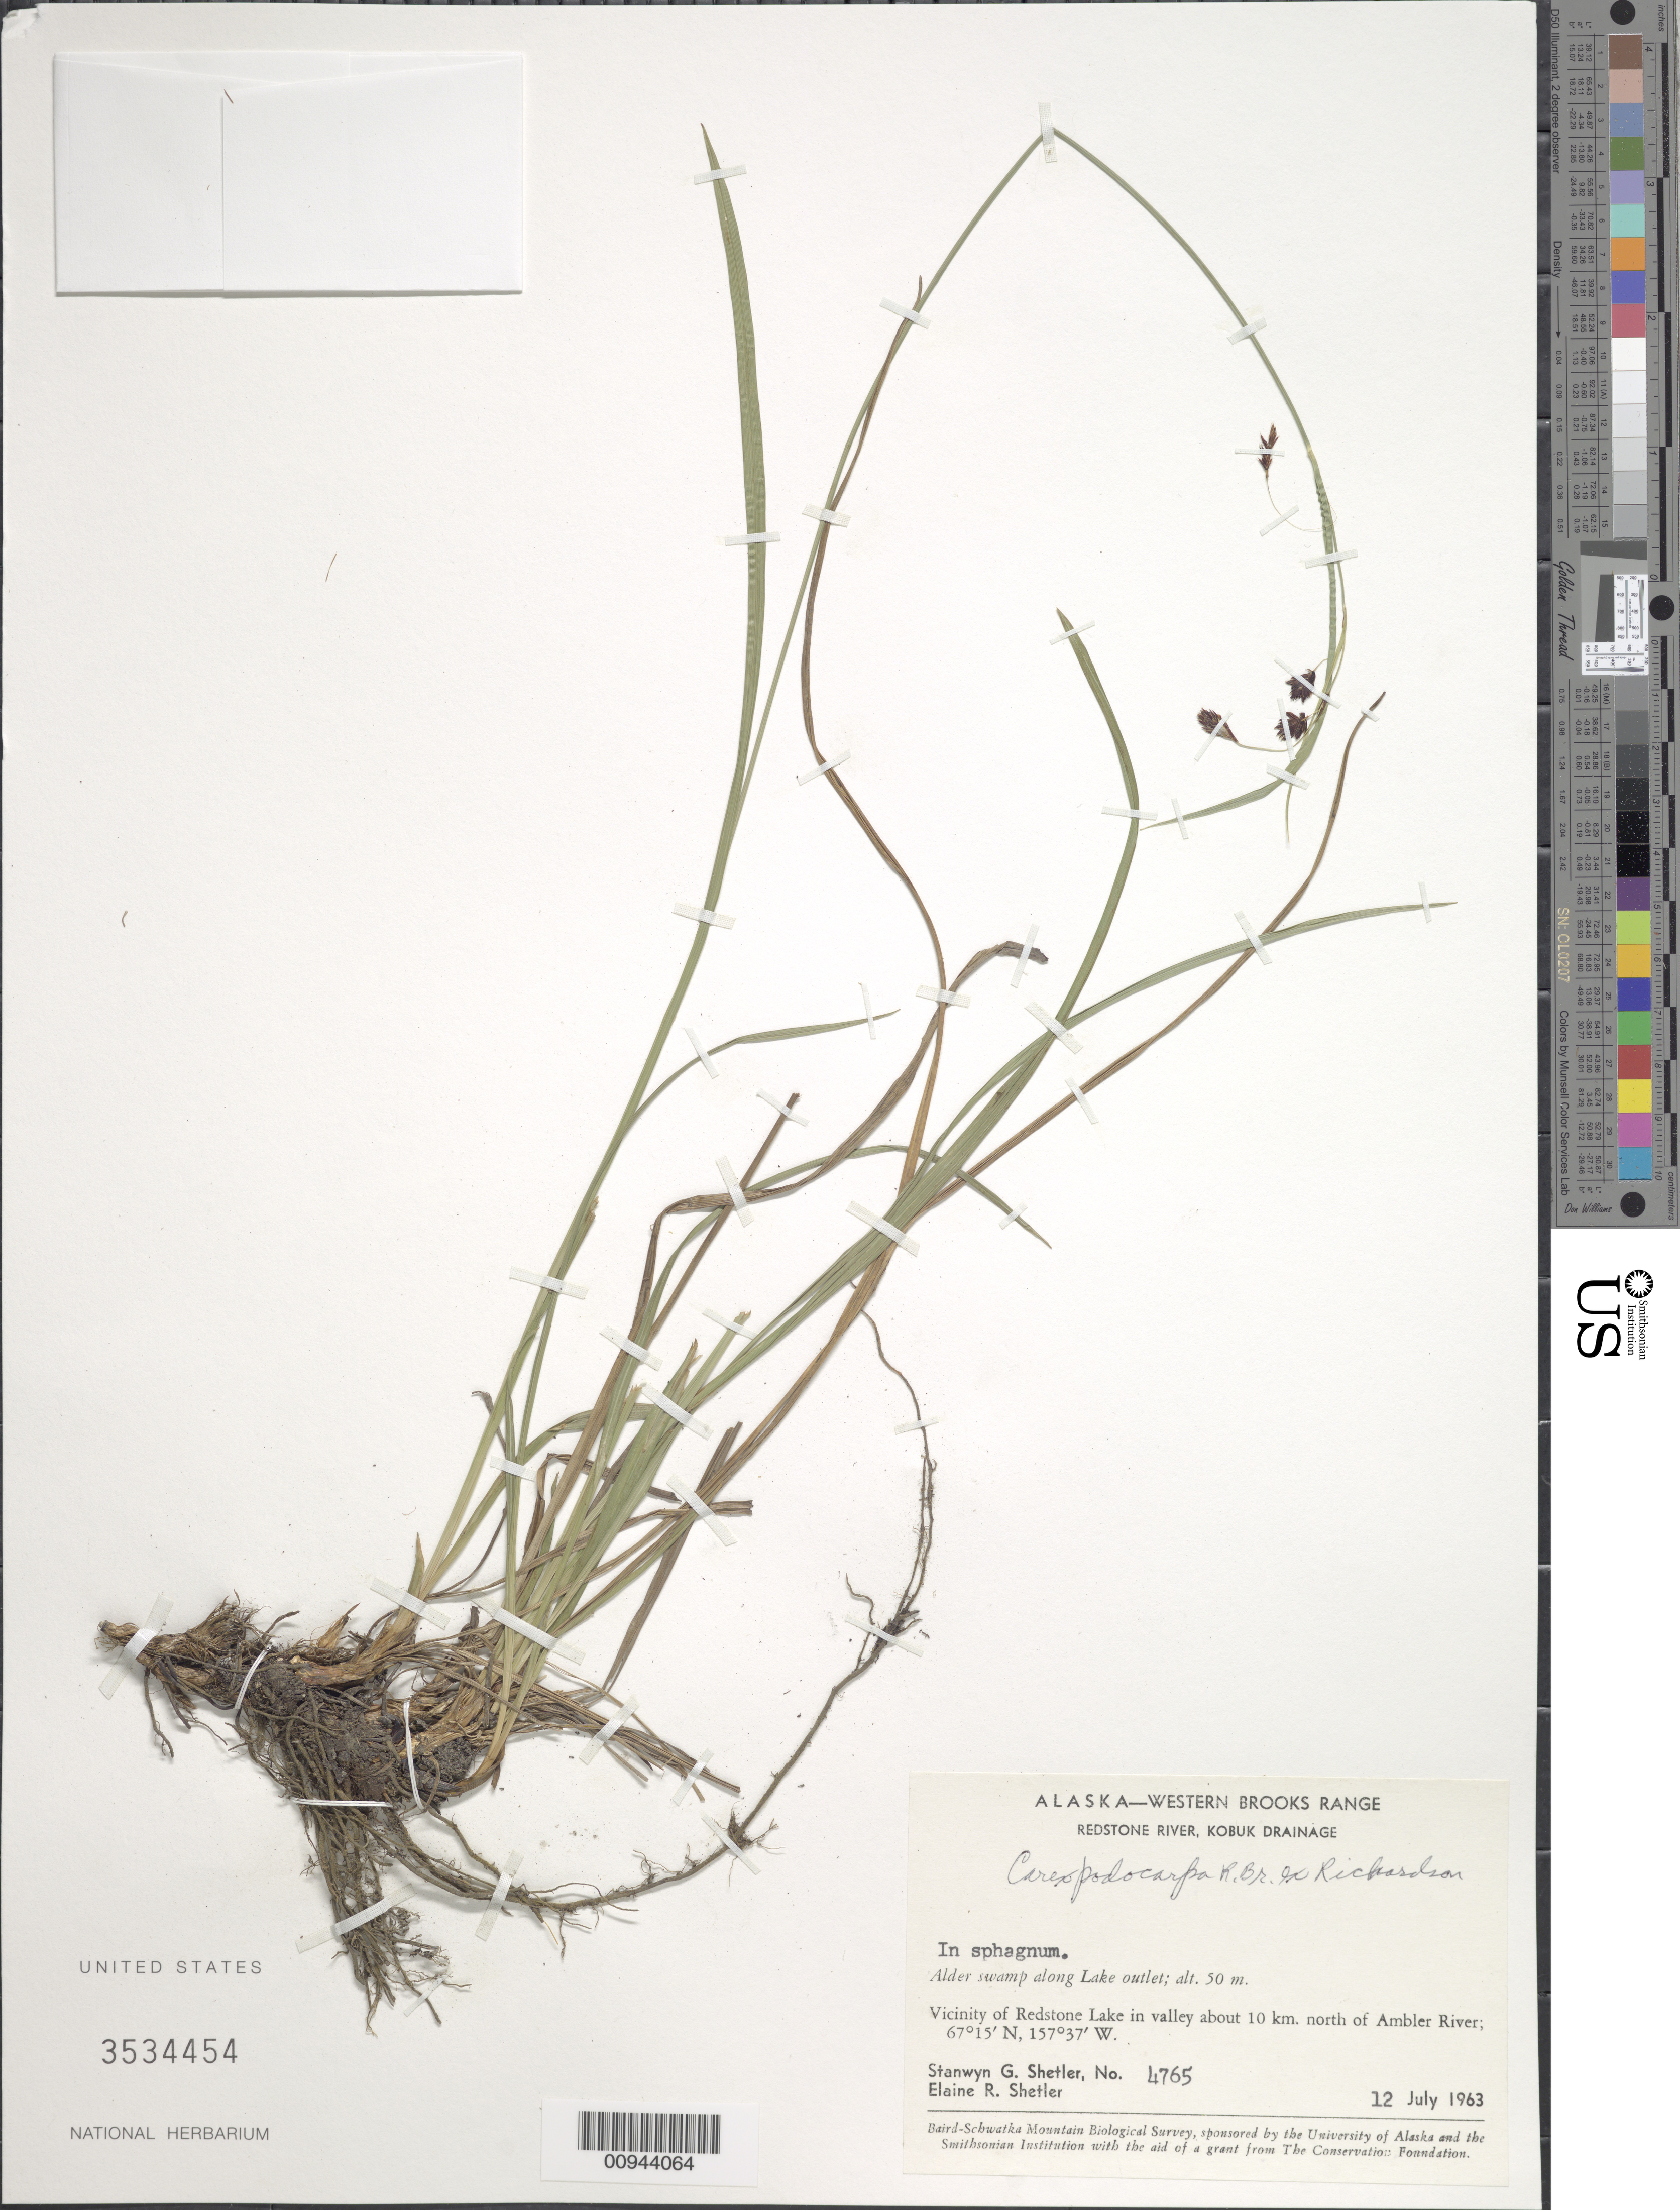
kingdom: Plantae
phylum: Tracheophyta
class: Liliopsida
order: Poales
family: Cyperaceae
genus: Carex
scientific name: Carex podocarpa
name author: R. Br.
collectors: S. Shetler & E. R. Shetler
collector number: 4765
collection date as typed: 12 Jul 1963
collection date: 1963-07-12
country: United States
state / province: Alaska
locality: Vicinity of Redstone Lake in valley about 10 km. north of Ambler River. Western Brooks Range, Redstone River, Kobuk Drainage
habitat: Alder swamp along Lake outlet. In sphagnum.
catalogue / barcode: US 3534454